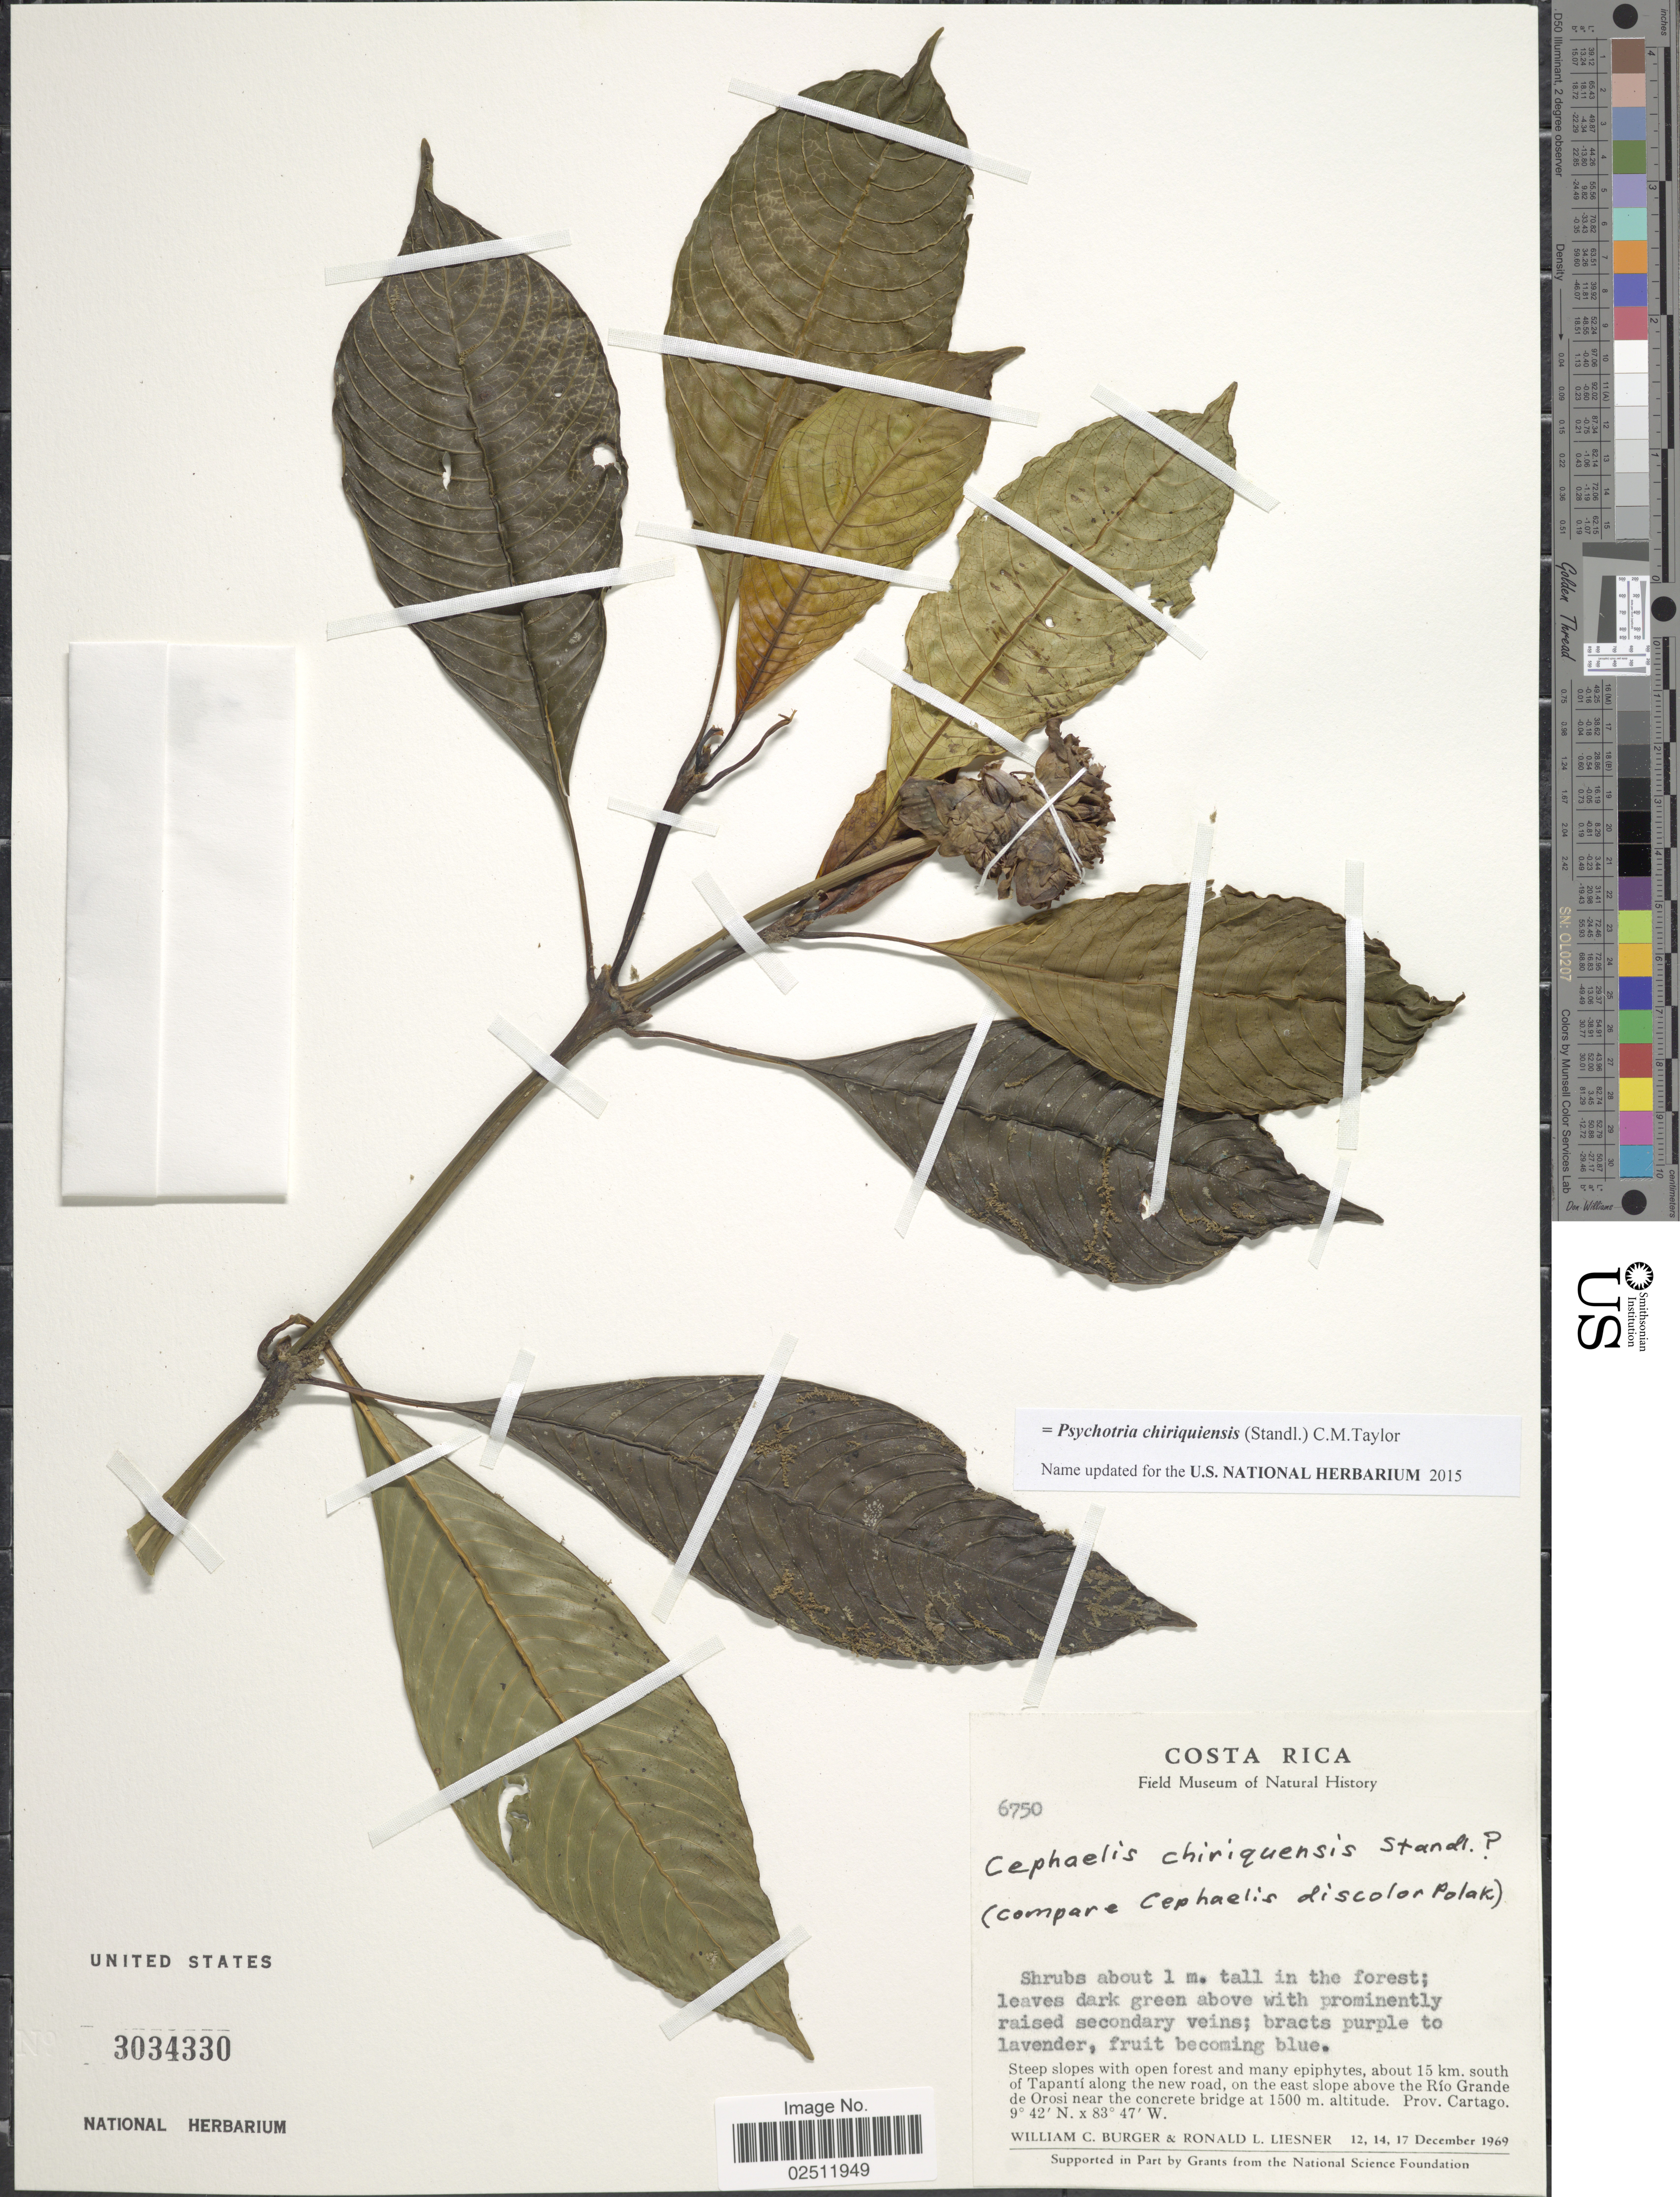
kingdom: Plantae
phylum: Tracheophyta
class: Magnoliopsida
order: Gentianales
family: Rubiaceae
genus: Psychotria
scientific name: Psychotria chiriquiensis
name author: (Standl.) C.M. Taylor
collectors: W. Burger & R. L. Liesner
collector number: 6750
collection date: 1969-12-12/1969-12-17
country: Costa Rica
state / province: Cartago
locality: About 15 km. south of Tapantí along the new road, on the east slope above the Río Grande de Orosi near the concrete bridge.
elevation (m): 1500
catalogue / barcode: US 3034330